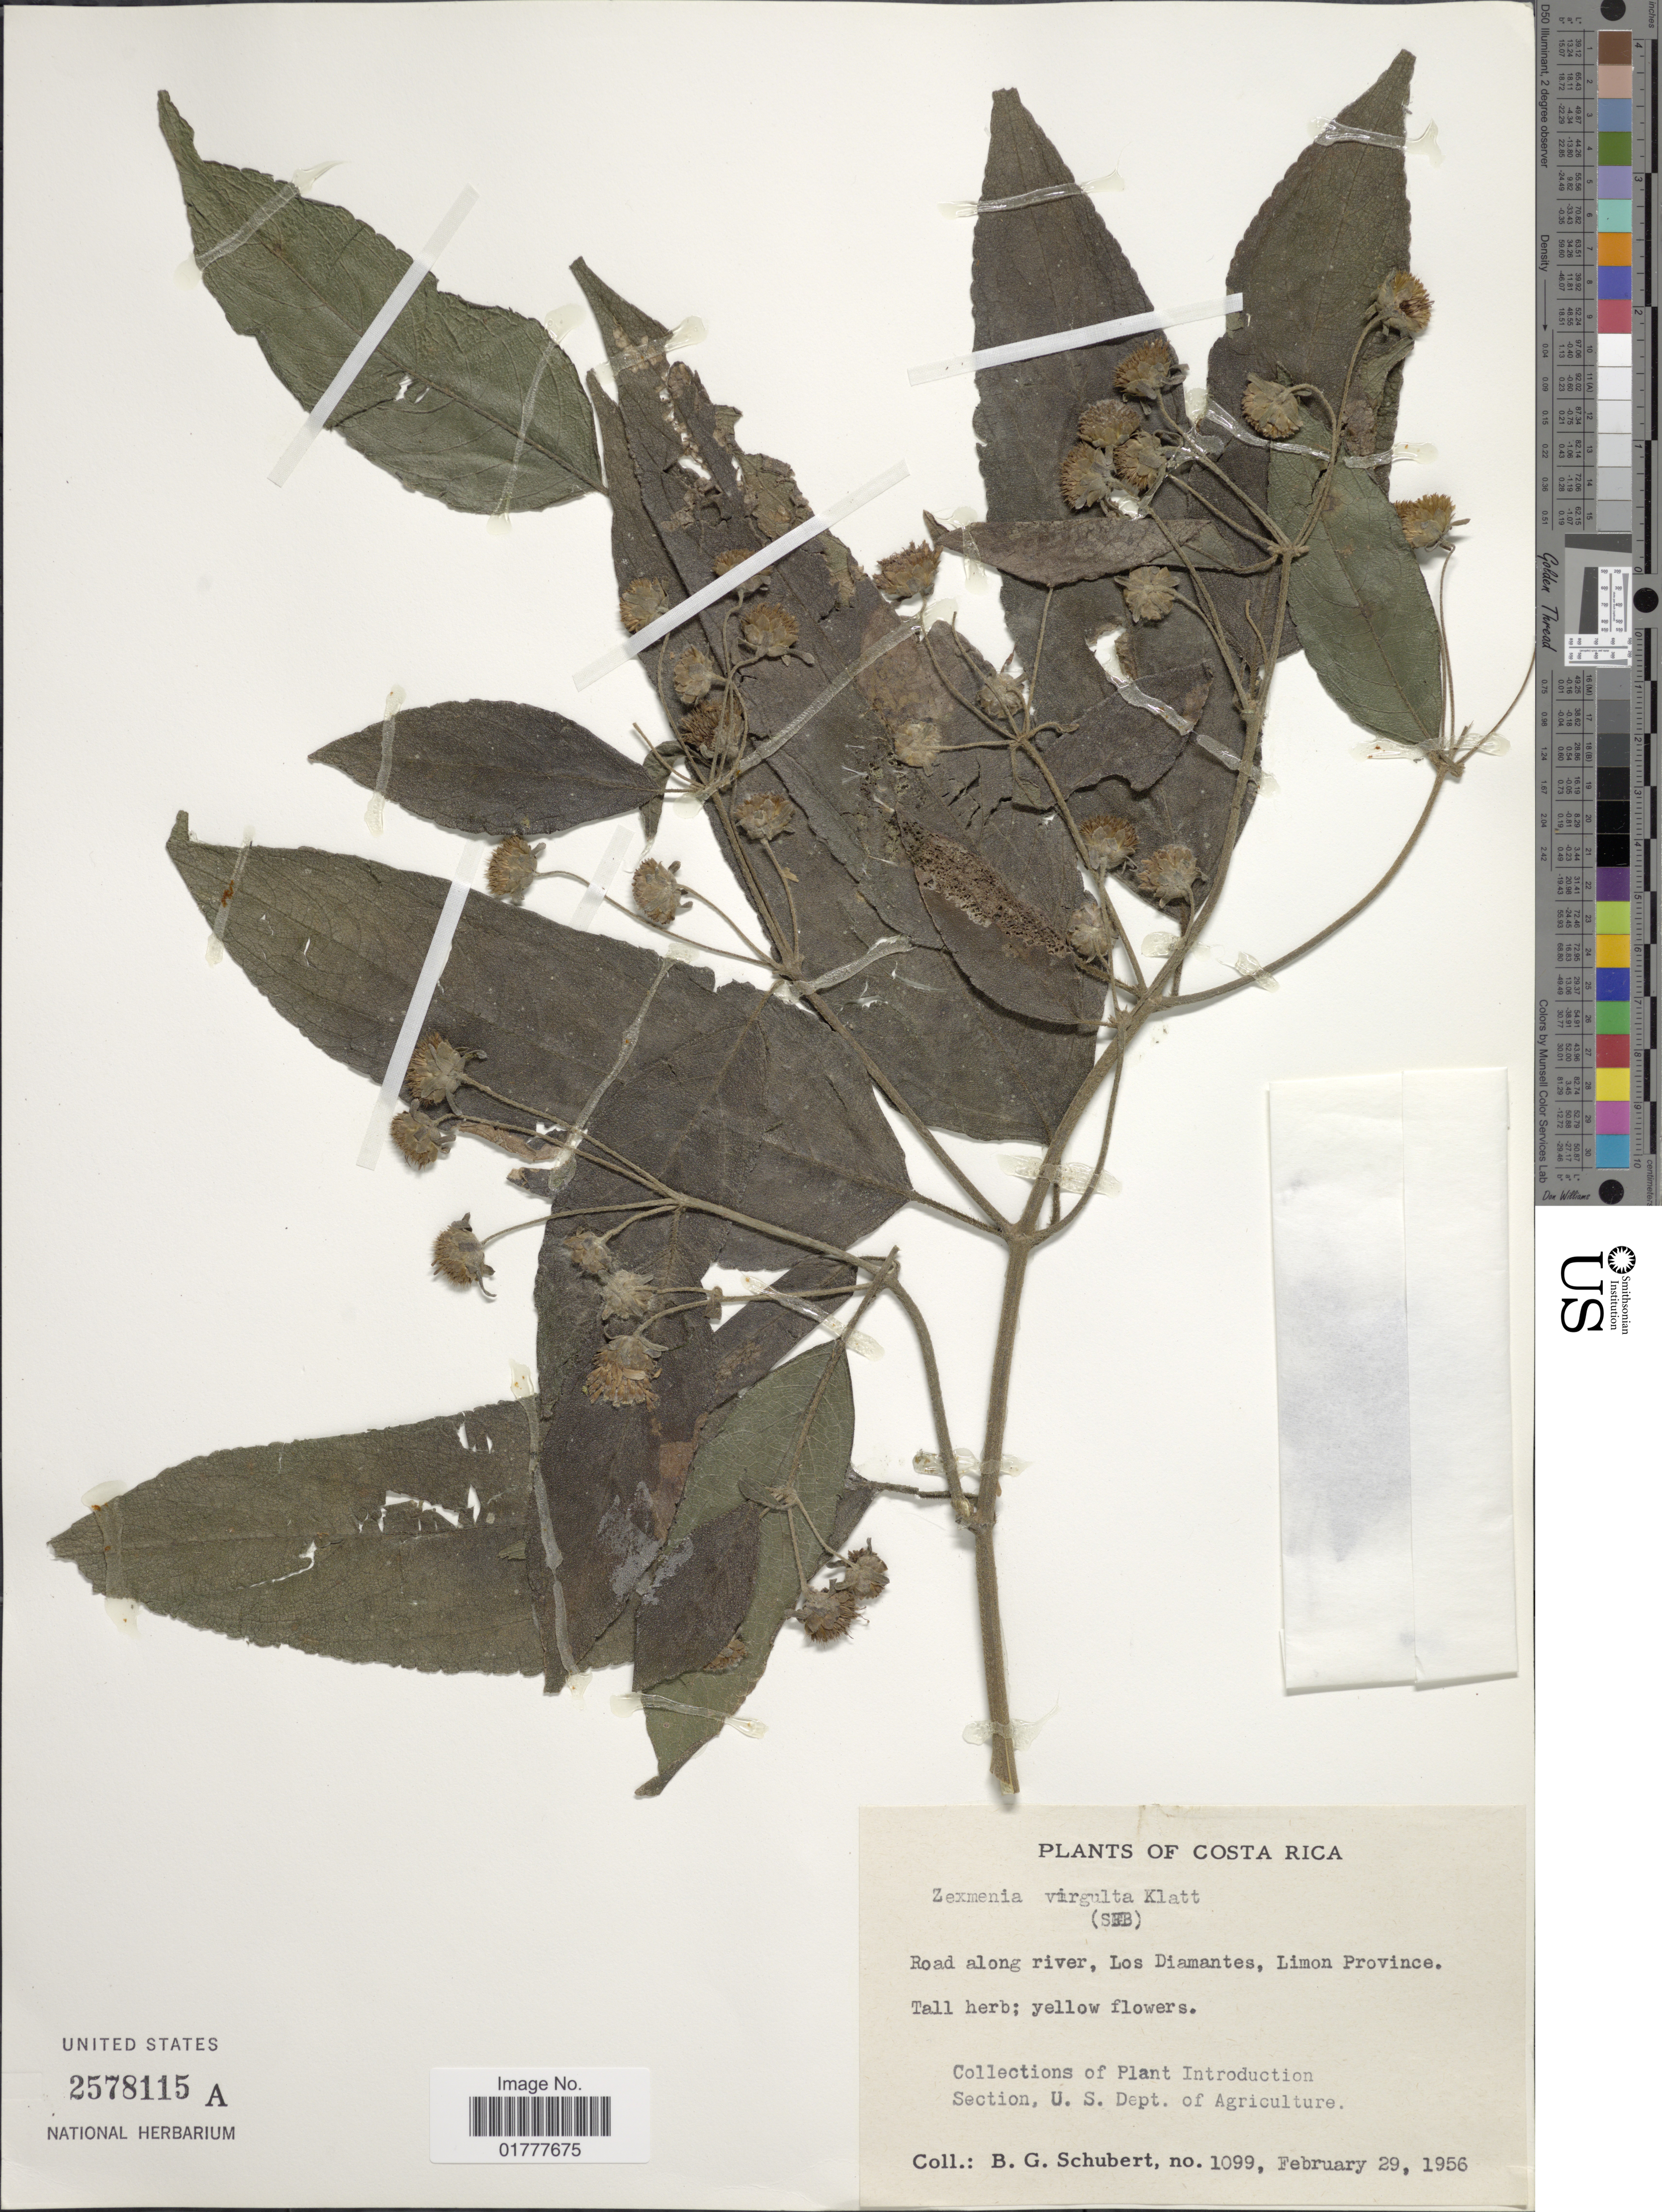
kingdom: Plantae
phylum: Tracheophyta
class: Magnoliopsida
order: Asterales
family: Asteraceae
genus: Zexmenia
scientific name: Zexmenia virgulta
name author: Klatt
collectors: B. Schubert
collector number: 1099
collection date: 1956-02-29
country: Costa Rica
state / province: Limón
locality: Road along river, Los Diamantes, Limon Province.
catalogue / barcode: US 2578115A